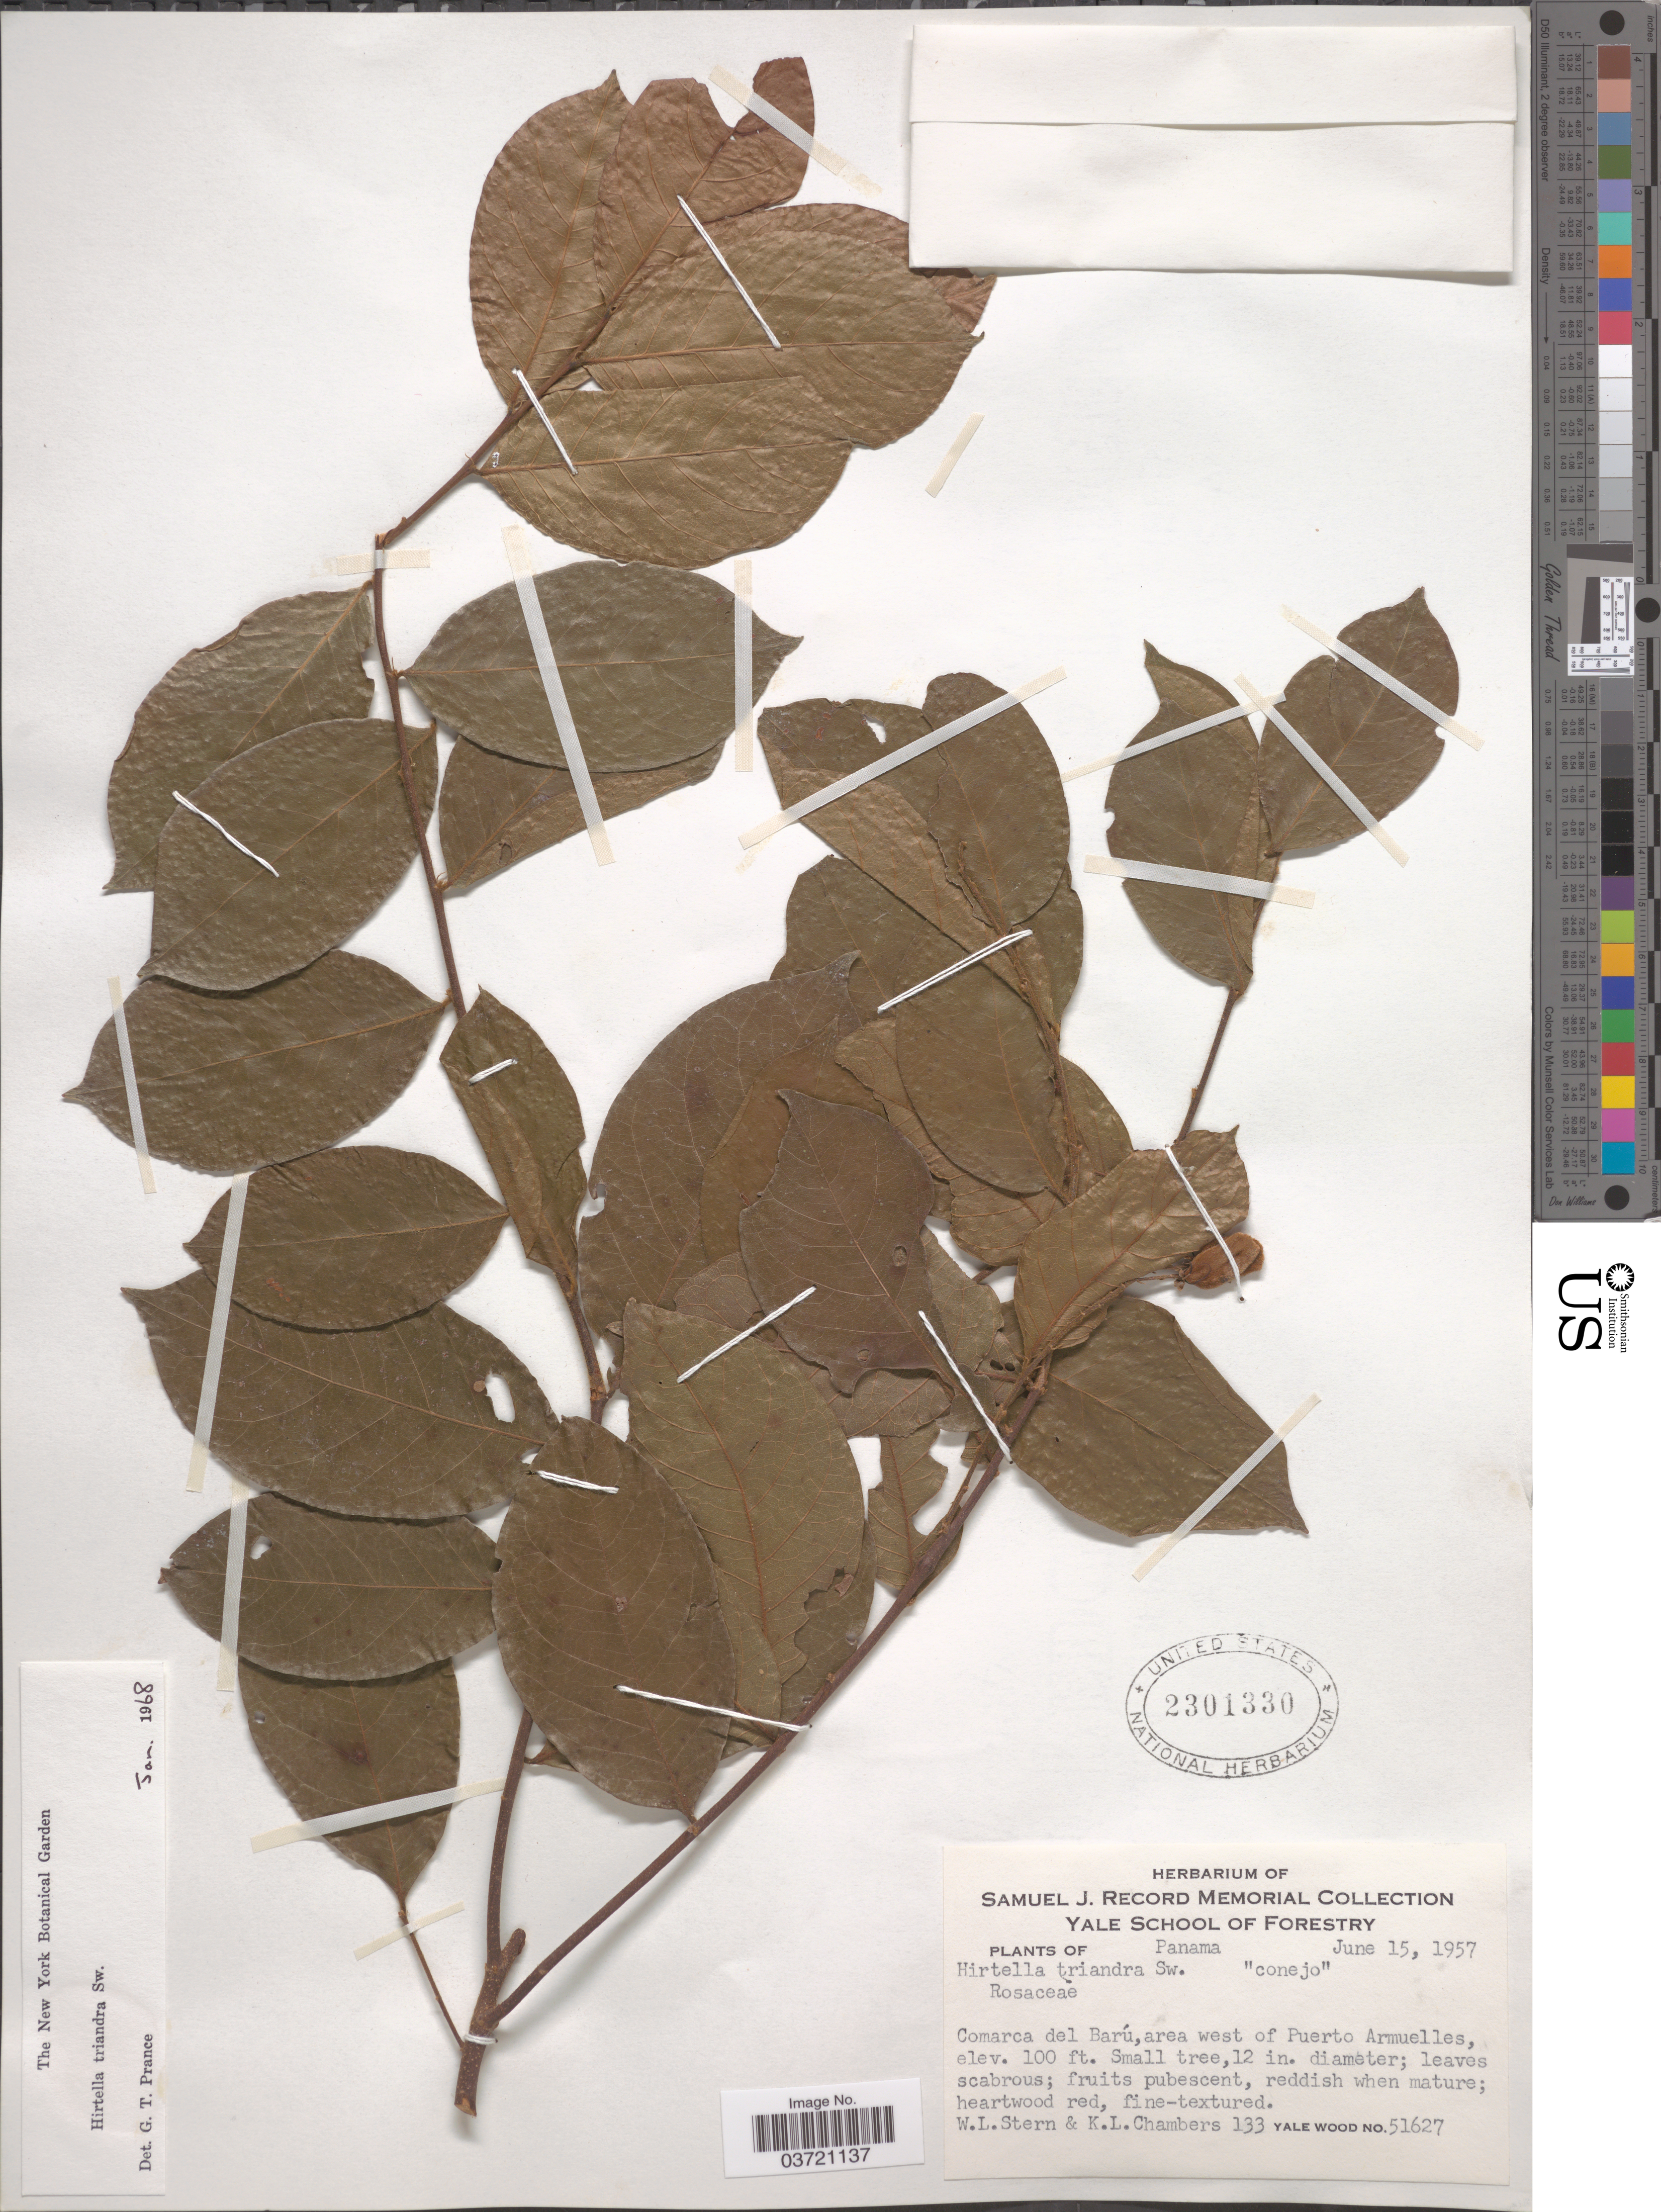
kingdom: Plantae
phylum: Tracheophyta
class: Magnoliopsida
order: Malpighiales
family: Chrysobalanaceae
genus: Hirtella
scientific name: Hirtella triandra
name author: Sw.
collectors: W. L. Stern & K. Chambers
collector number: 133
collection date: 1957-06-15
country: Panama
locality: Comarca del Barú, area west of Puerto Armuelles.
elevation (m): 30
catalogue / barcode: US 2301330